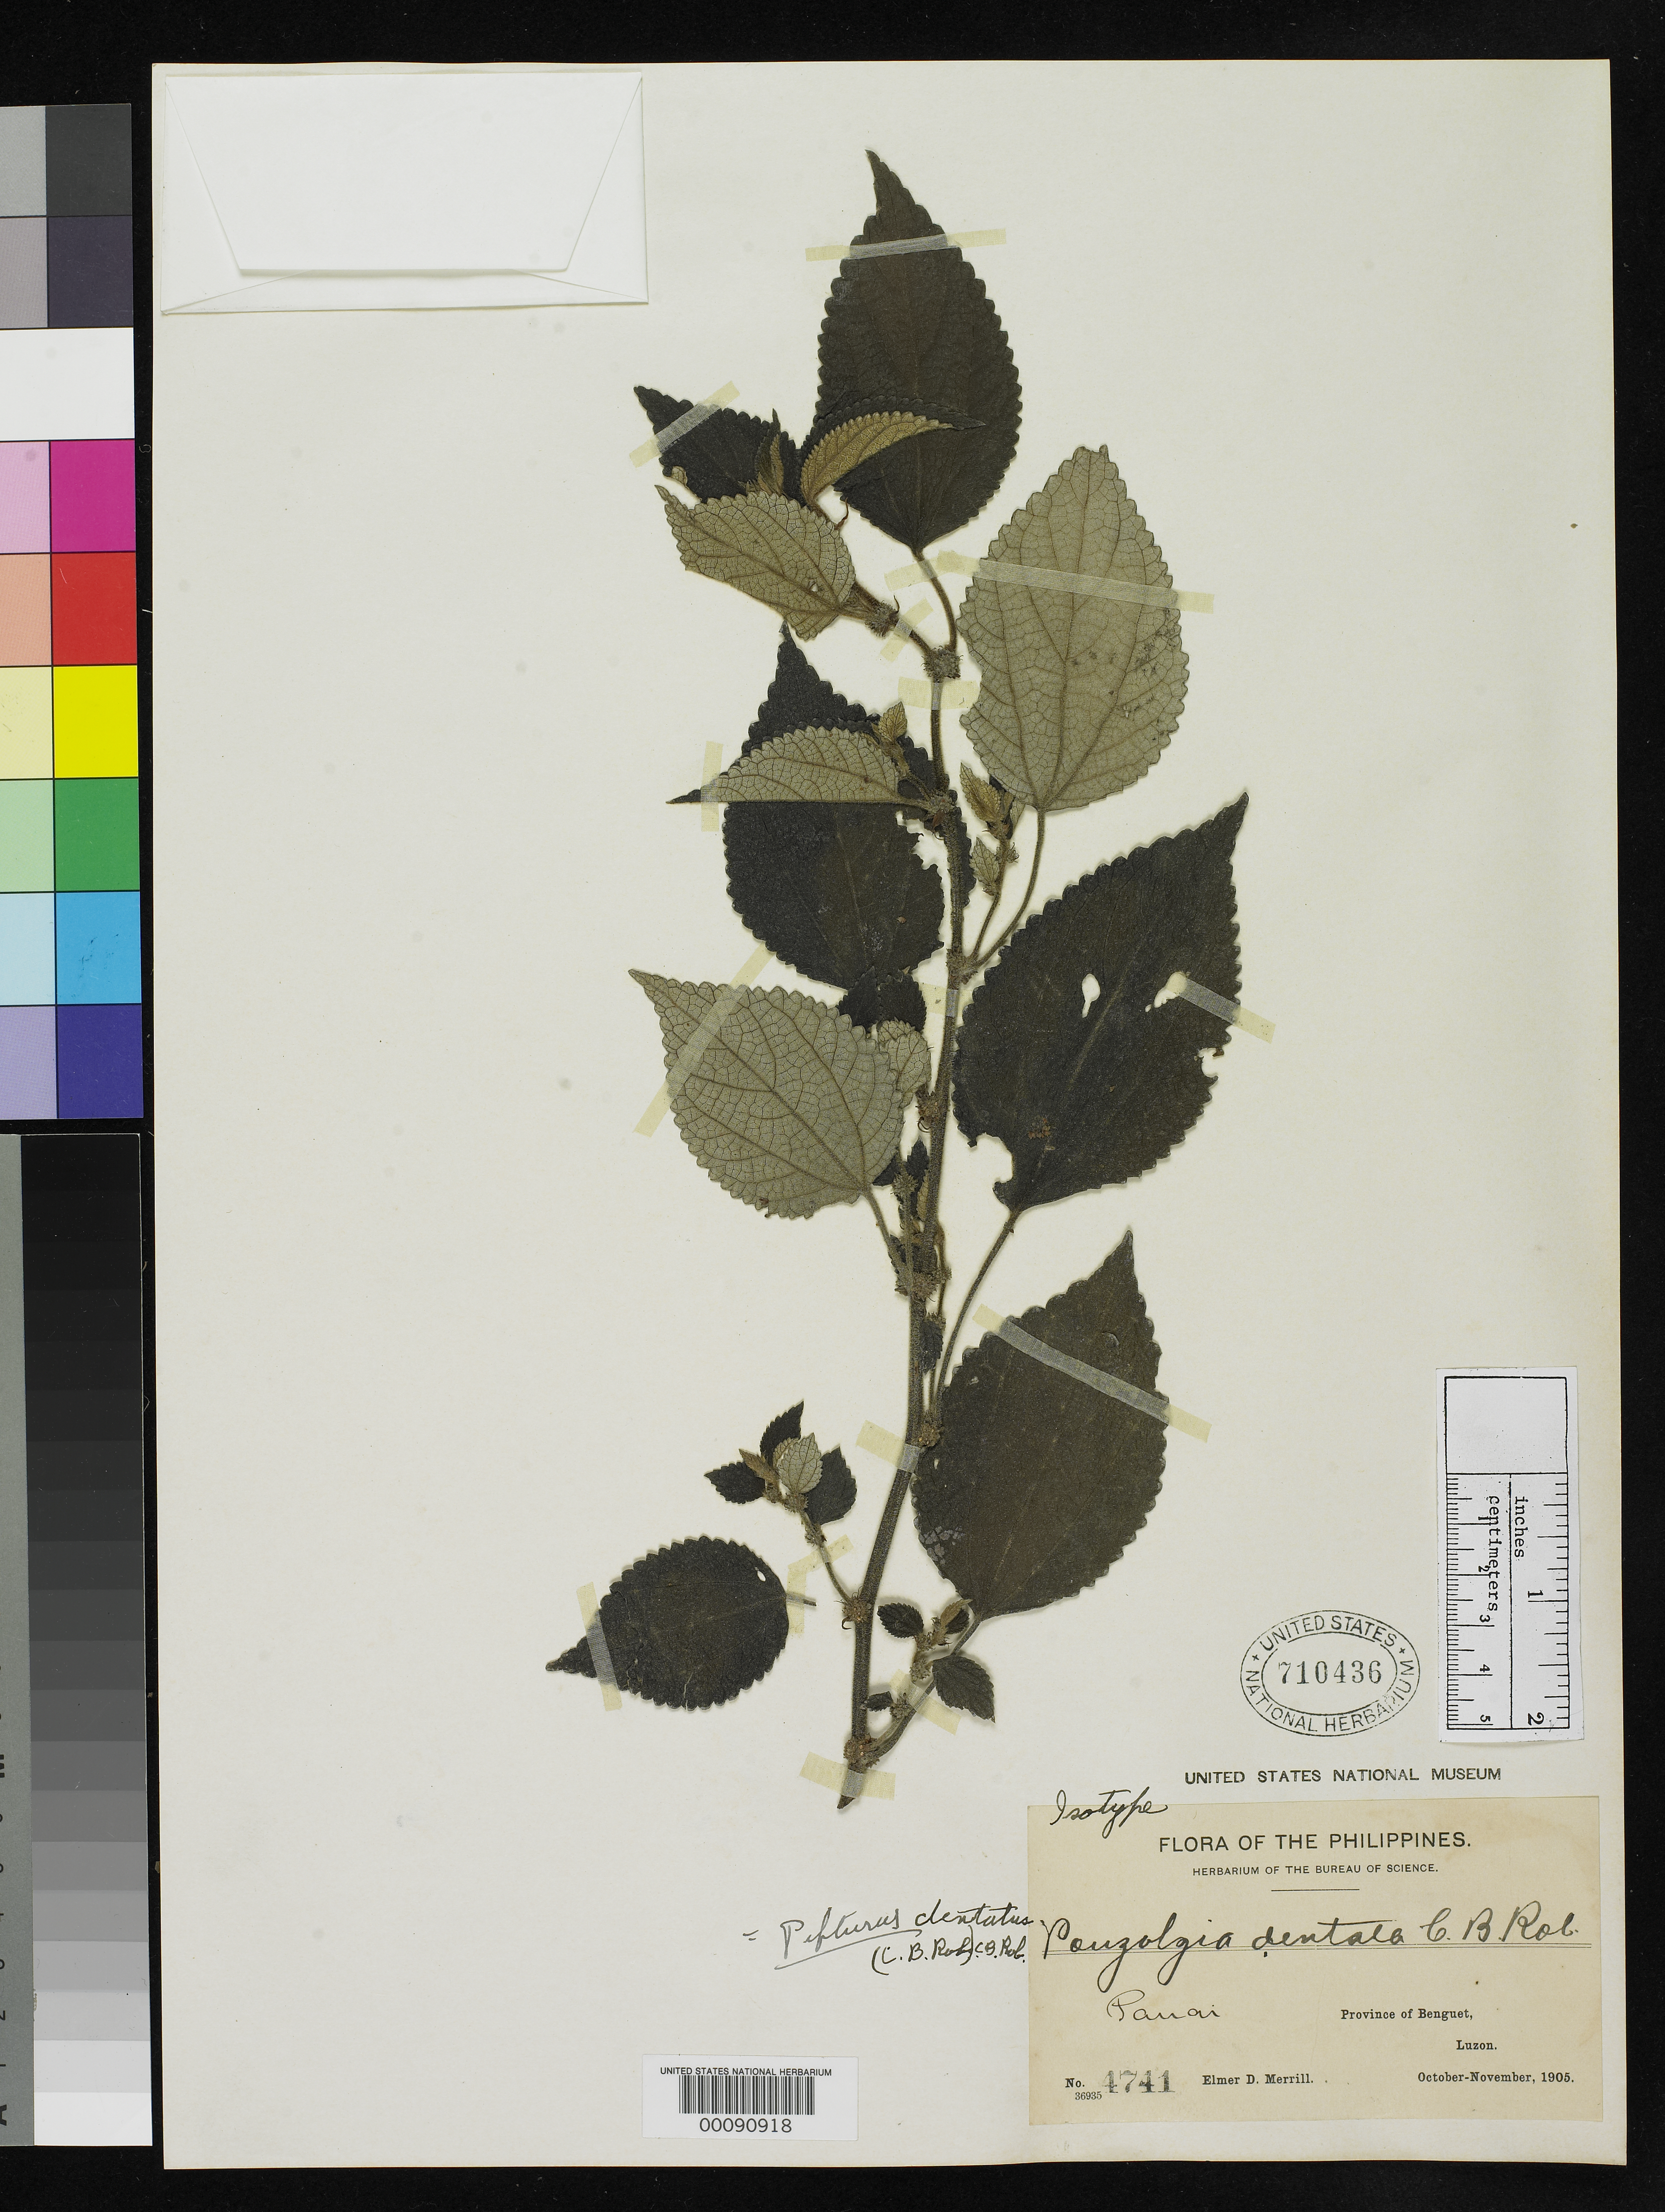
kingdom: Plantae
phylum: Tracheophyta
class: Magnoliopsida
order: Rosales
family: Urticaceae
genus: Pouzolzia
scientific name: Pouzolzia dentata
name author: C.B. Rob.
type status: Isotype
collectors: E. D. Merrill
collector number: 4741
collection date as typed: Oct 1905 to -- Nov 1905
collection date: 1905-10/1905-11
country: Philippines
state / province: Cordillera (Administrative Region)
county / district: Benguet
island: Luzon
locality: Panai.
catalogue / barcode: US 710436